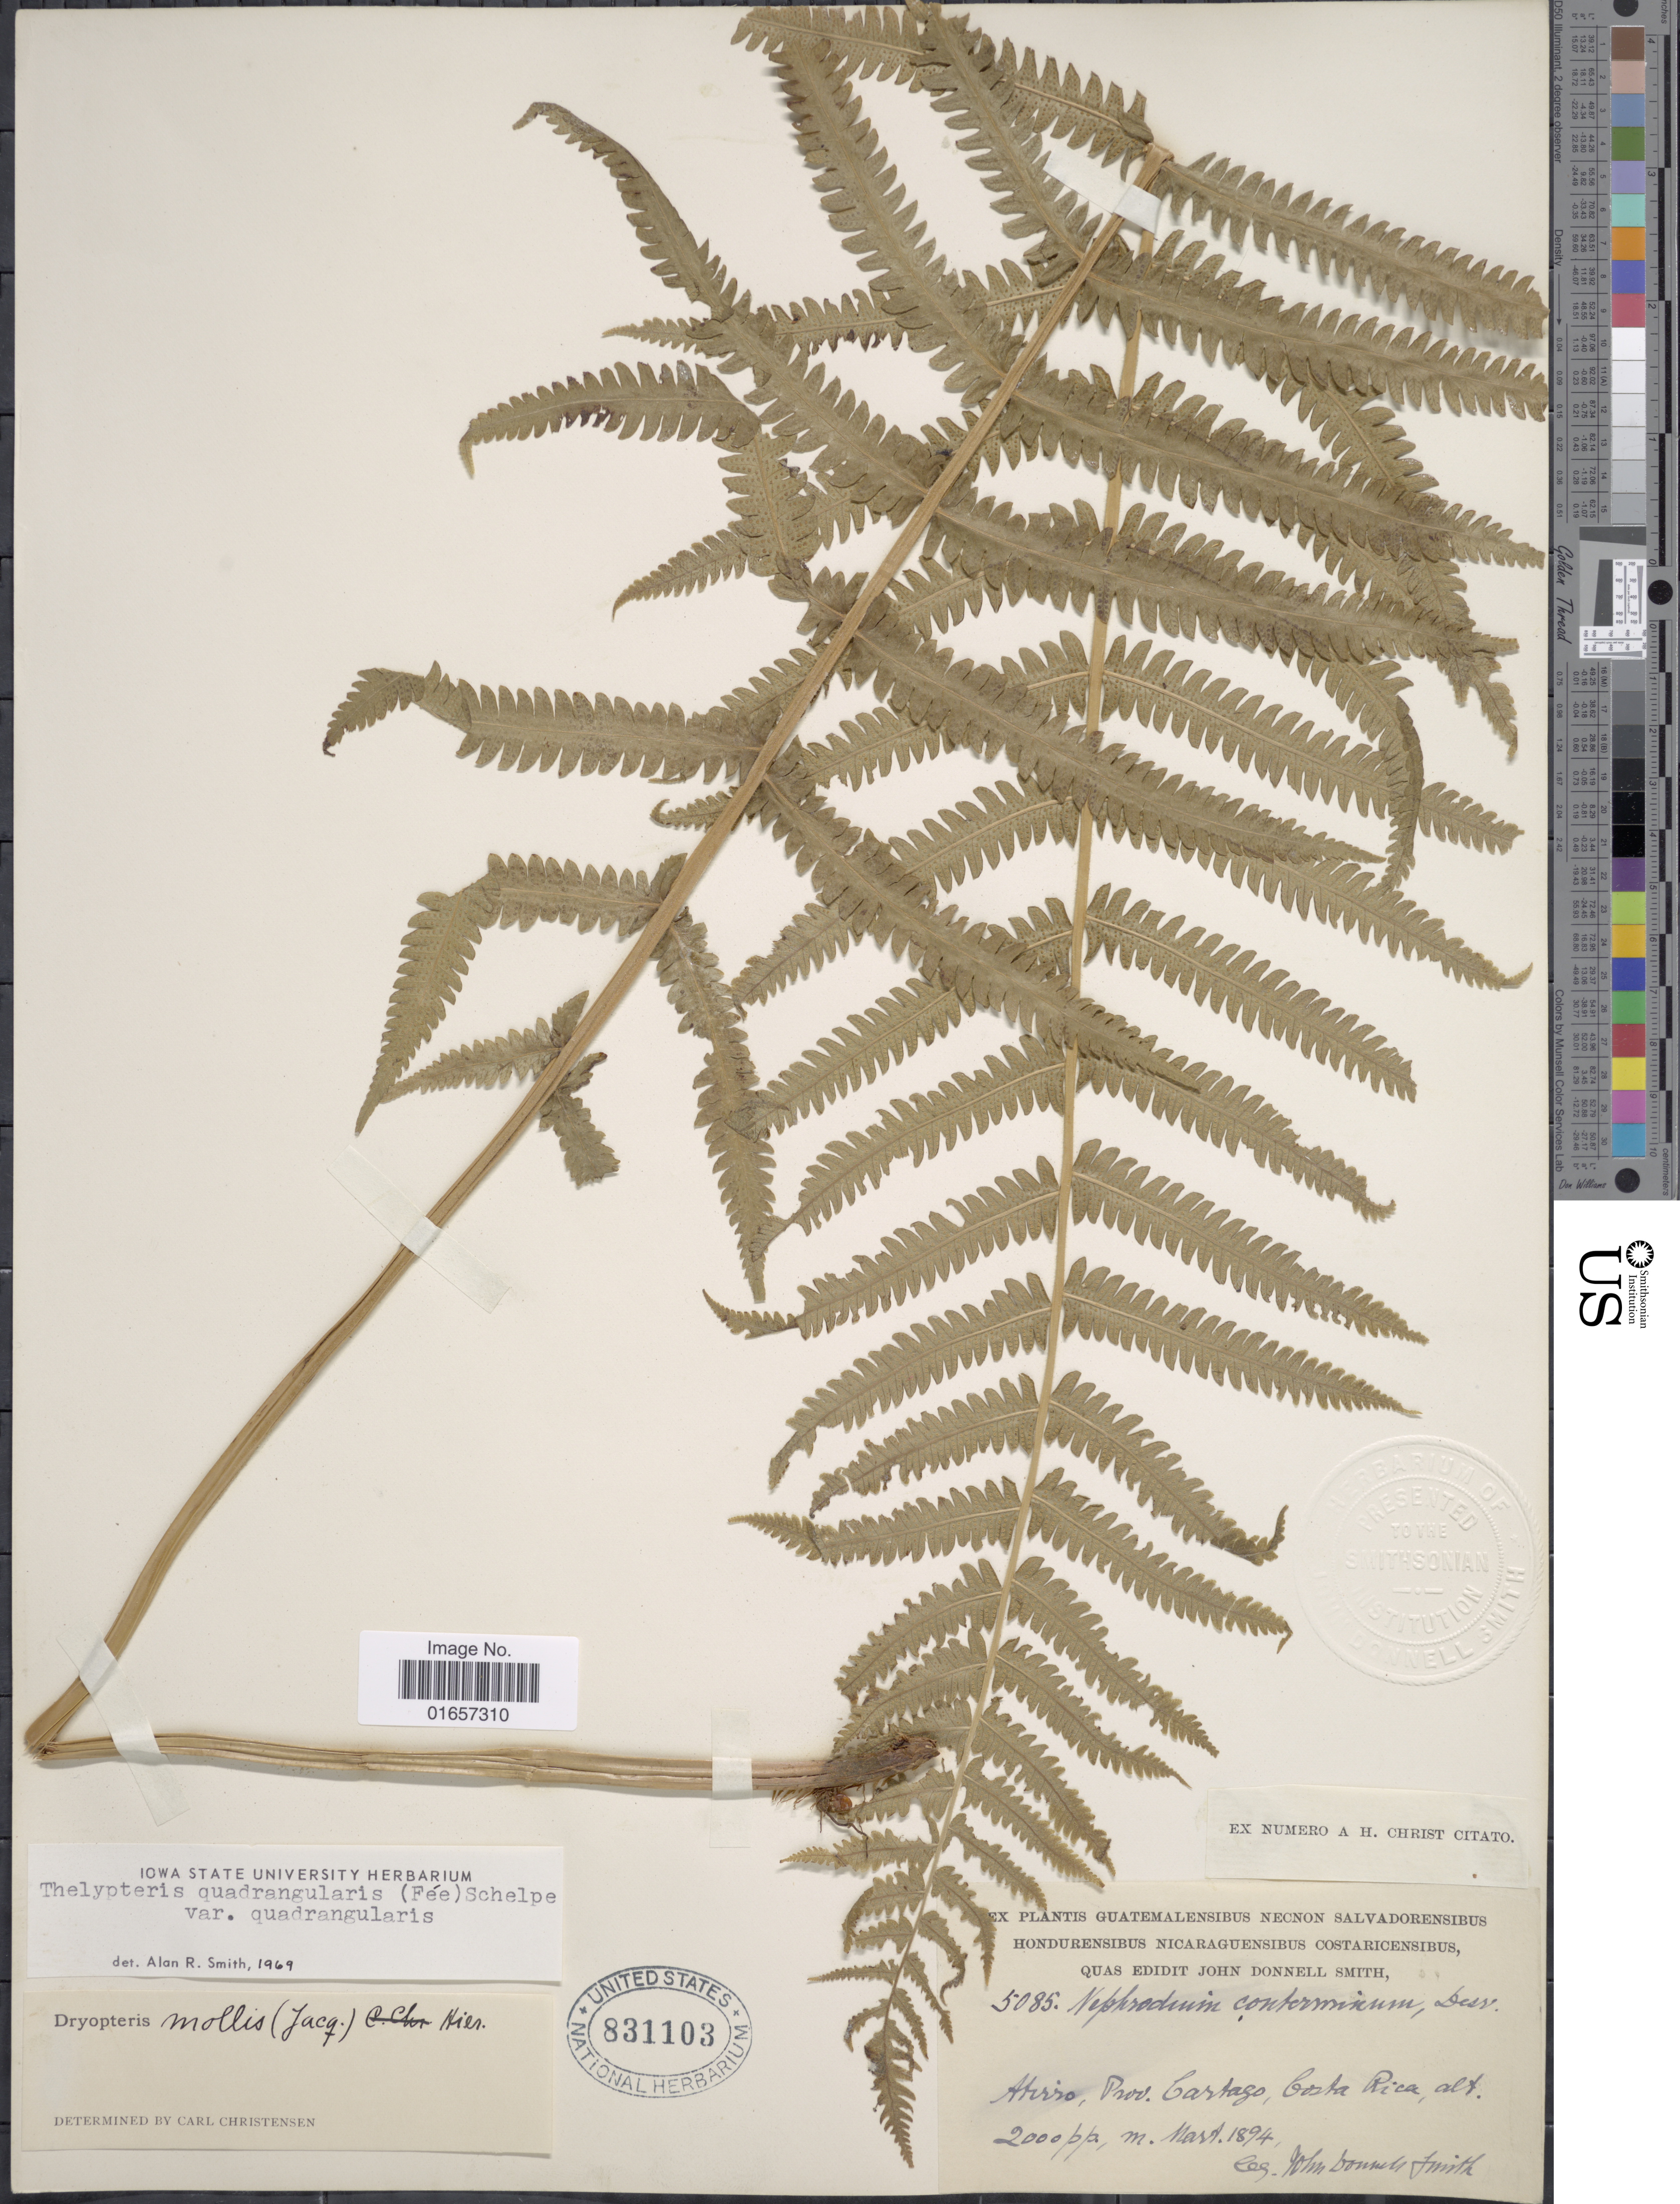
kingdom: Plantae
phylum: Tracheophyta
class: Polypodiopsida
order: Polypodiales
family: Thelypteridaceae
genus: Christella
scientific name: Christella hispidula var. hispidula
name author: (Decne.) Holttum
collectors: J. Donnell Smith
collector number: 5085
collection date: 1894-03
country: Costa Rica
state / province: Cartago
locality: Atirro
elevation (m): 610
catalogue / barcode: US 831103